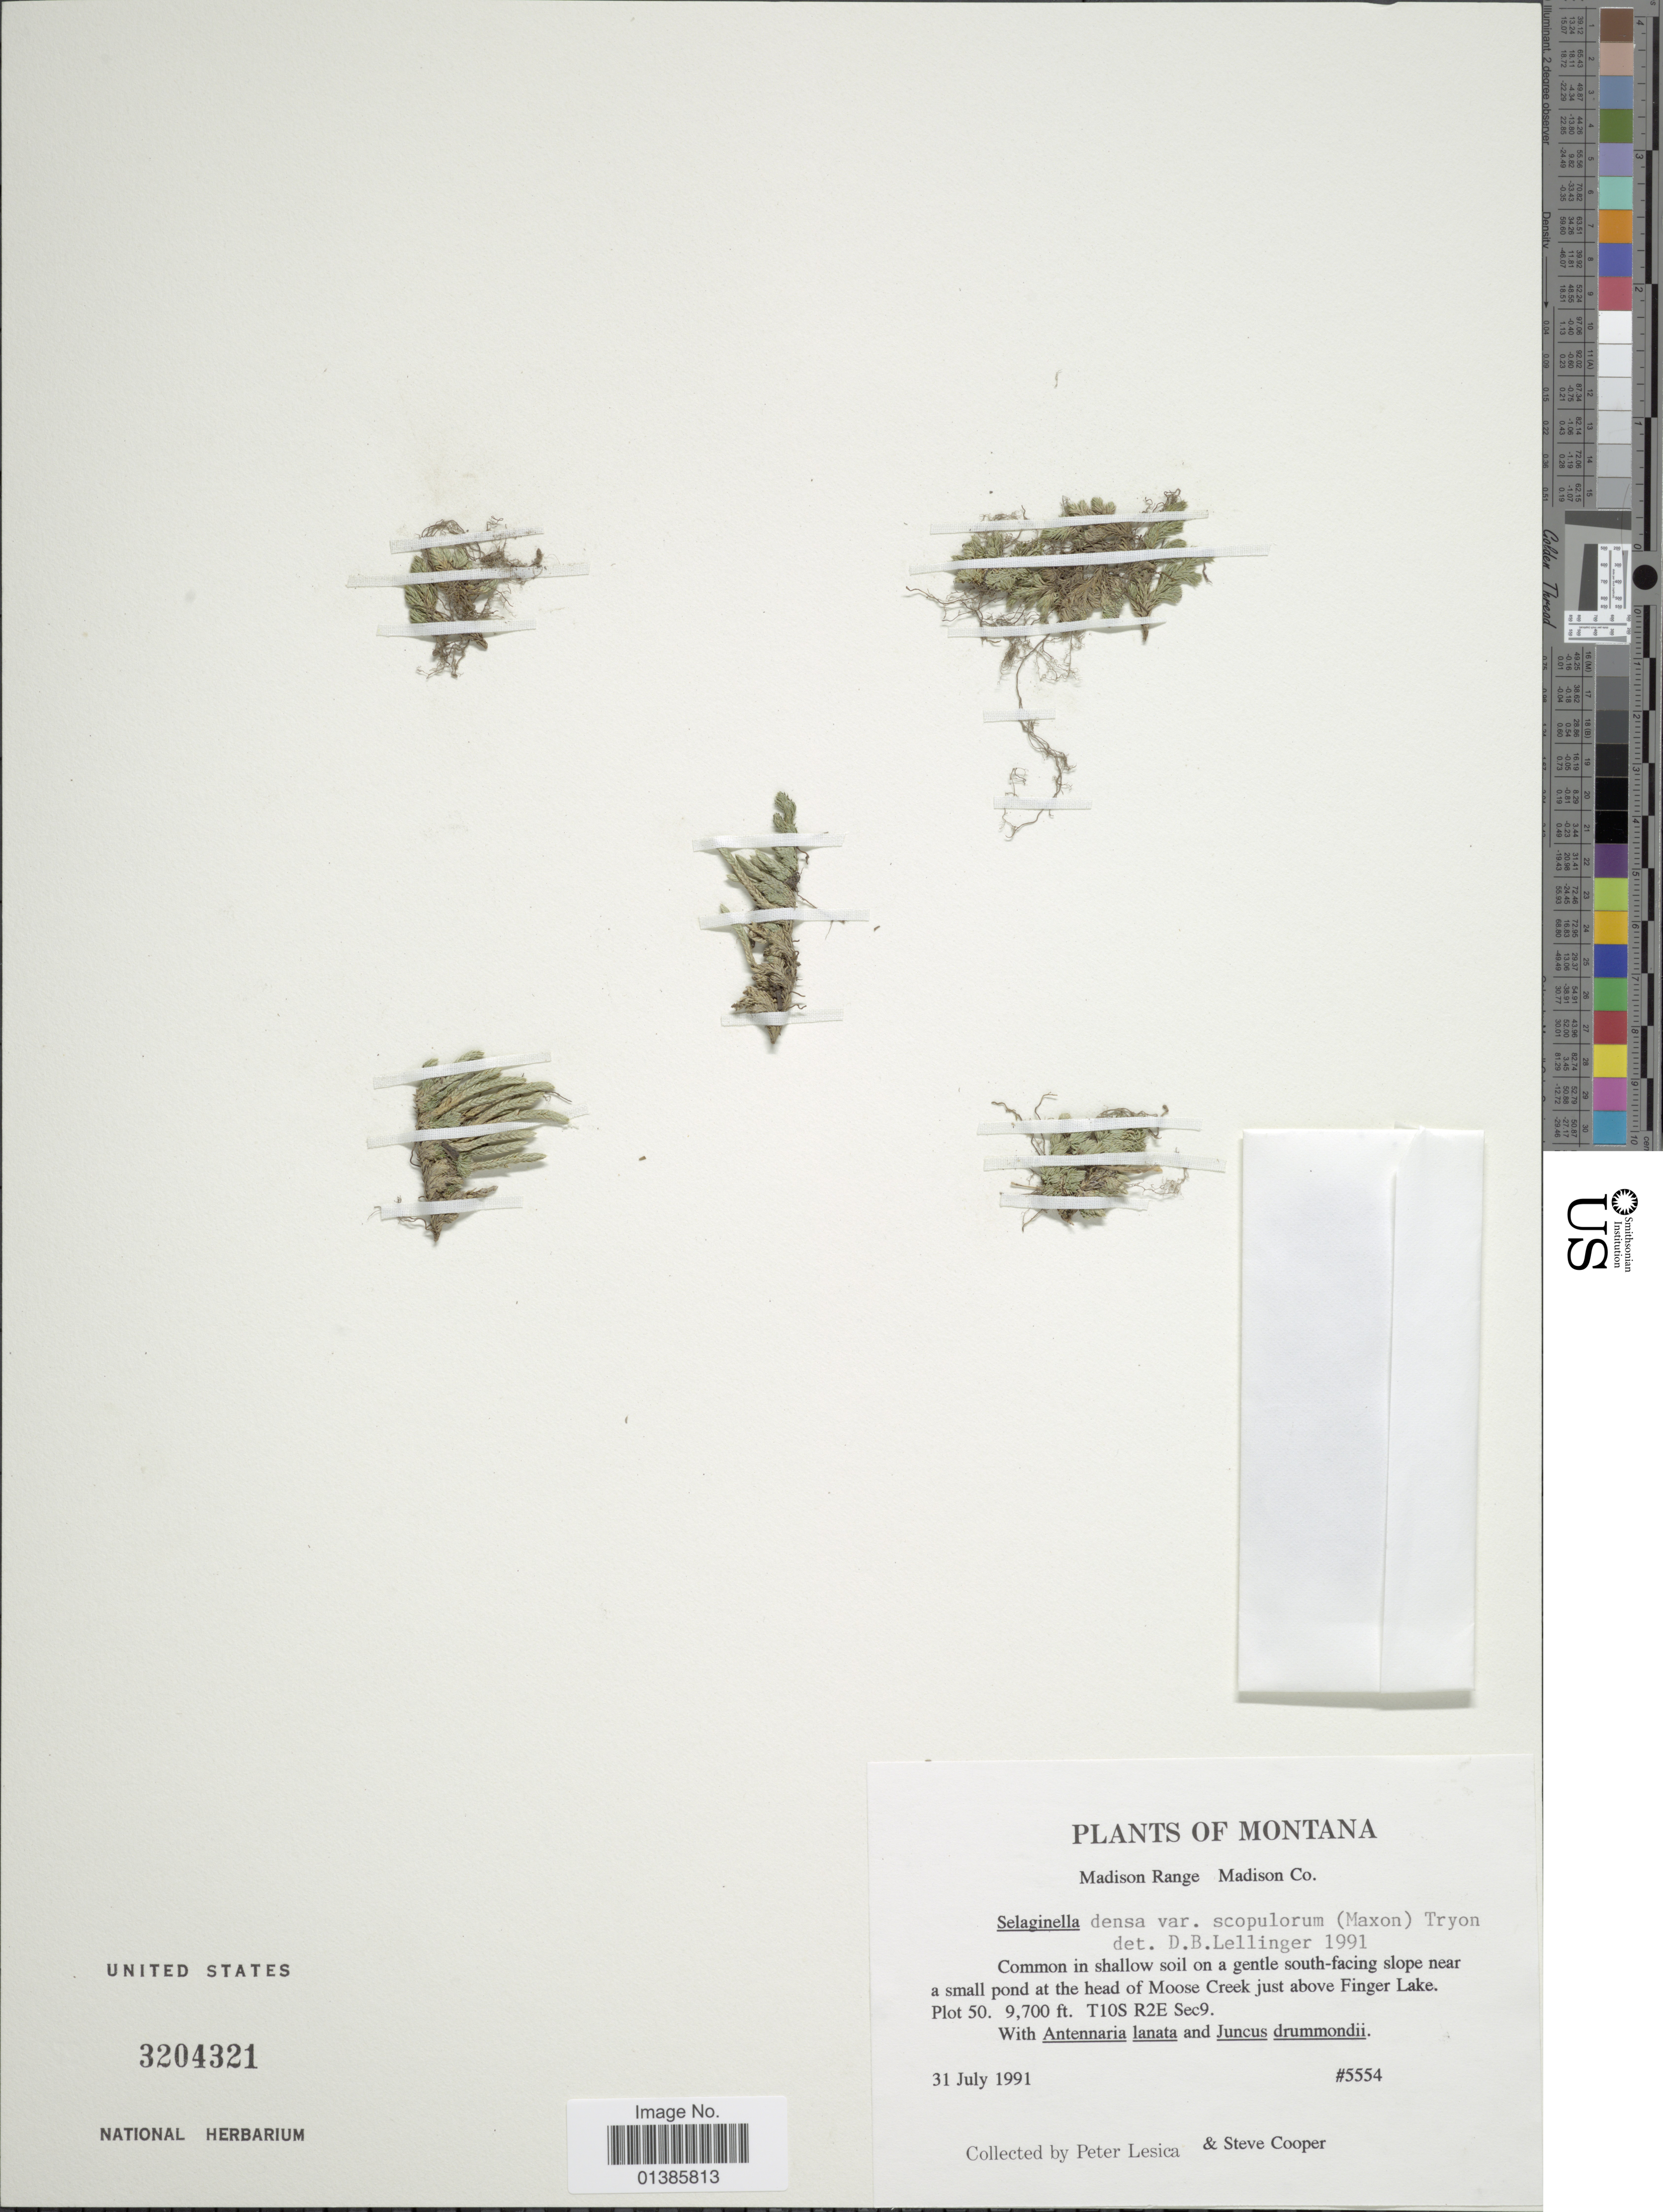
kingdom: Plantae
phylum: Tracheophyta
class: Lycopodiopsida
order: Selaginellales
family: Selaginellaceae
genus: Selaginella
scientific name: Selaginella densa var. scopulorum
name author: (Maxon) R.M. Tryon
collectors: P. Lesica & S. Cooper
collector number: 5554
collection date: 1991-07-31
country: United States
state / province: Montana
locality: Madison Range. Madison Co. Common in shallow soil on a gentle south-facing slope near a small pond at the head of Moose Creek just above Finger Lake. Plot 50. T10S R2E Sec9.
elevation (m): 2957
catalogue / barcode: US 3204321